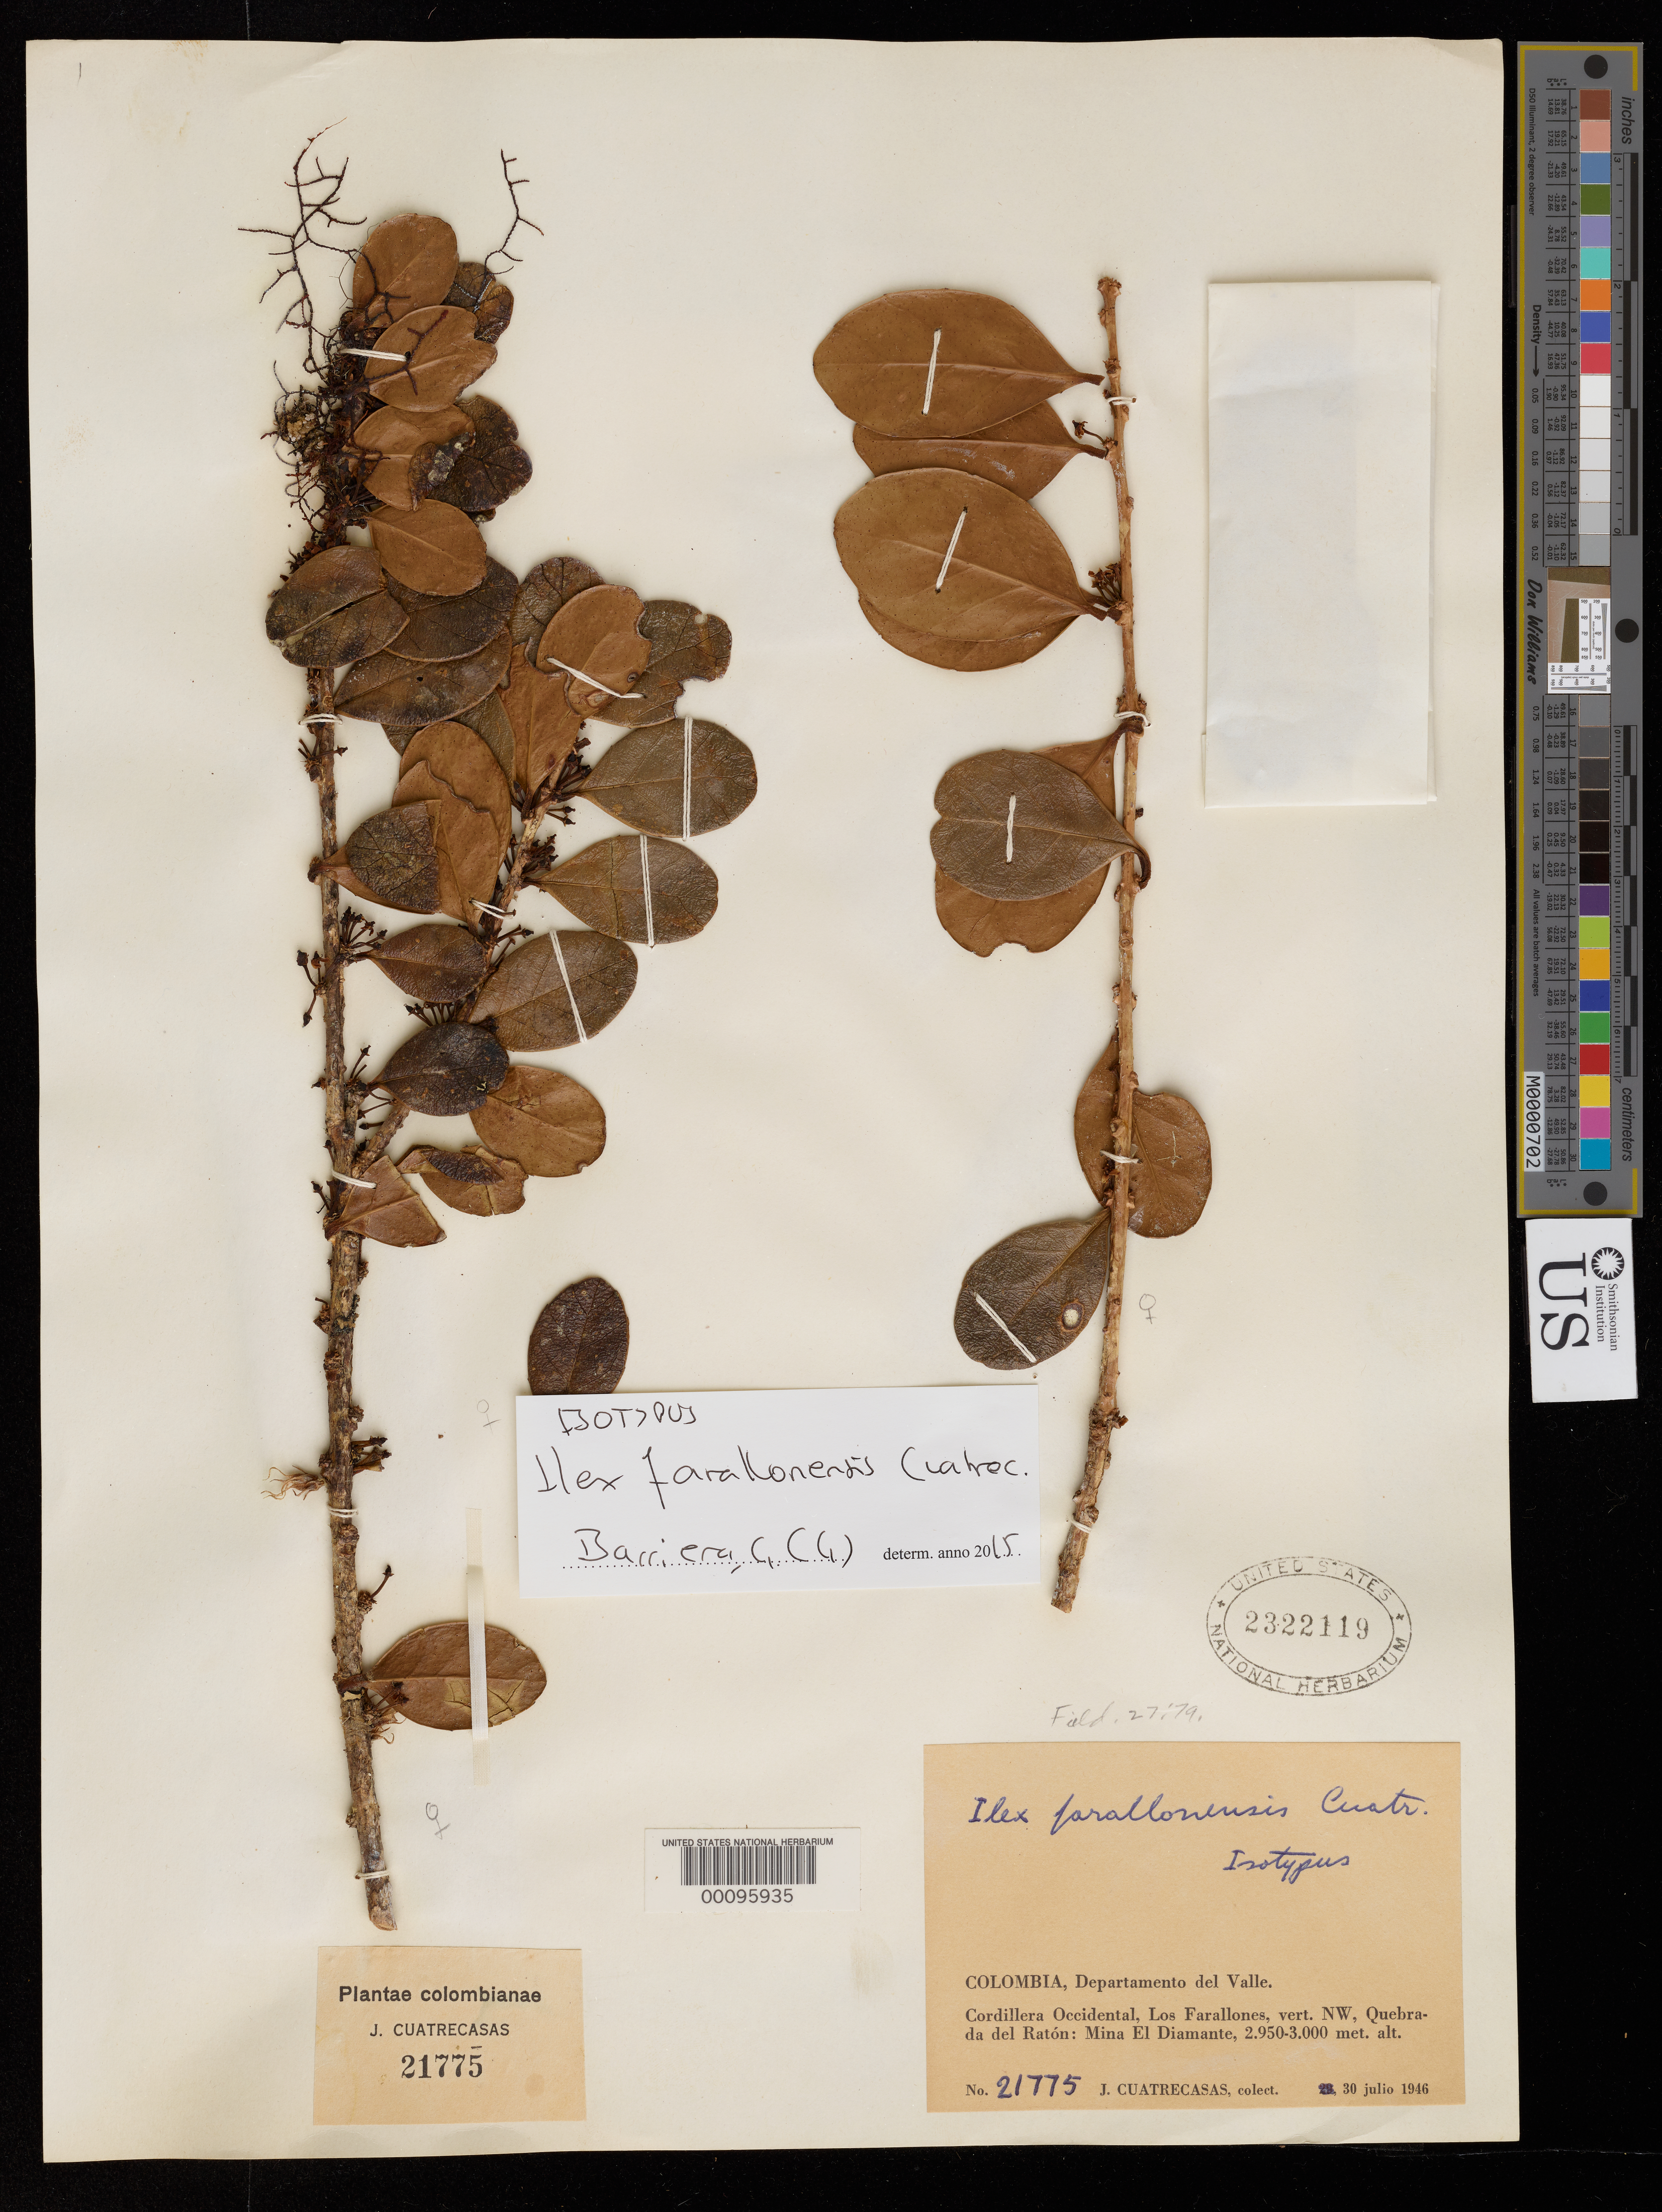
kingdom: Plantae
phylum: Tracheophyta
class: Magnoliopsida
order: Aquifoliales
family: Aquifoliaceae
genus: Ilex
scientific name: Ilex farallonensis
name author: Cuatrec.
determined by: Barriera, Gabrielle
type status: Isotype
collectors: J. Cuatrecasas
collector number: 21775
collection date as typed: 30 Jul 1946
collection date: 1946-07-30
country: Colombia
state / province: Valle del Cauca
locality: Cordillera Occidental, Los Farallones, Mina El Diamante.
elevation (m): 2950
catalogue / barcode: US 2322119